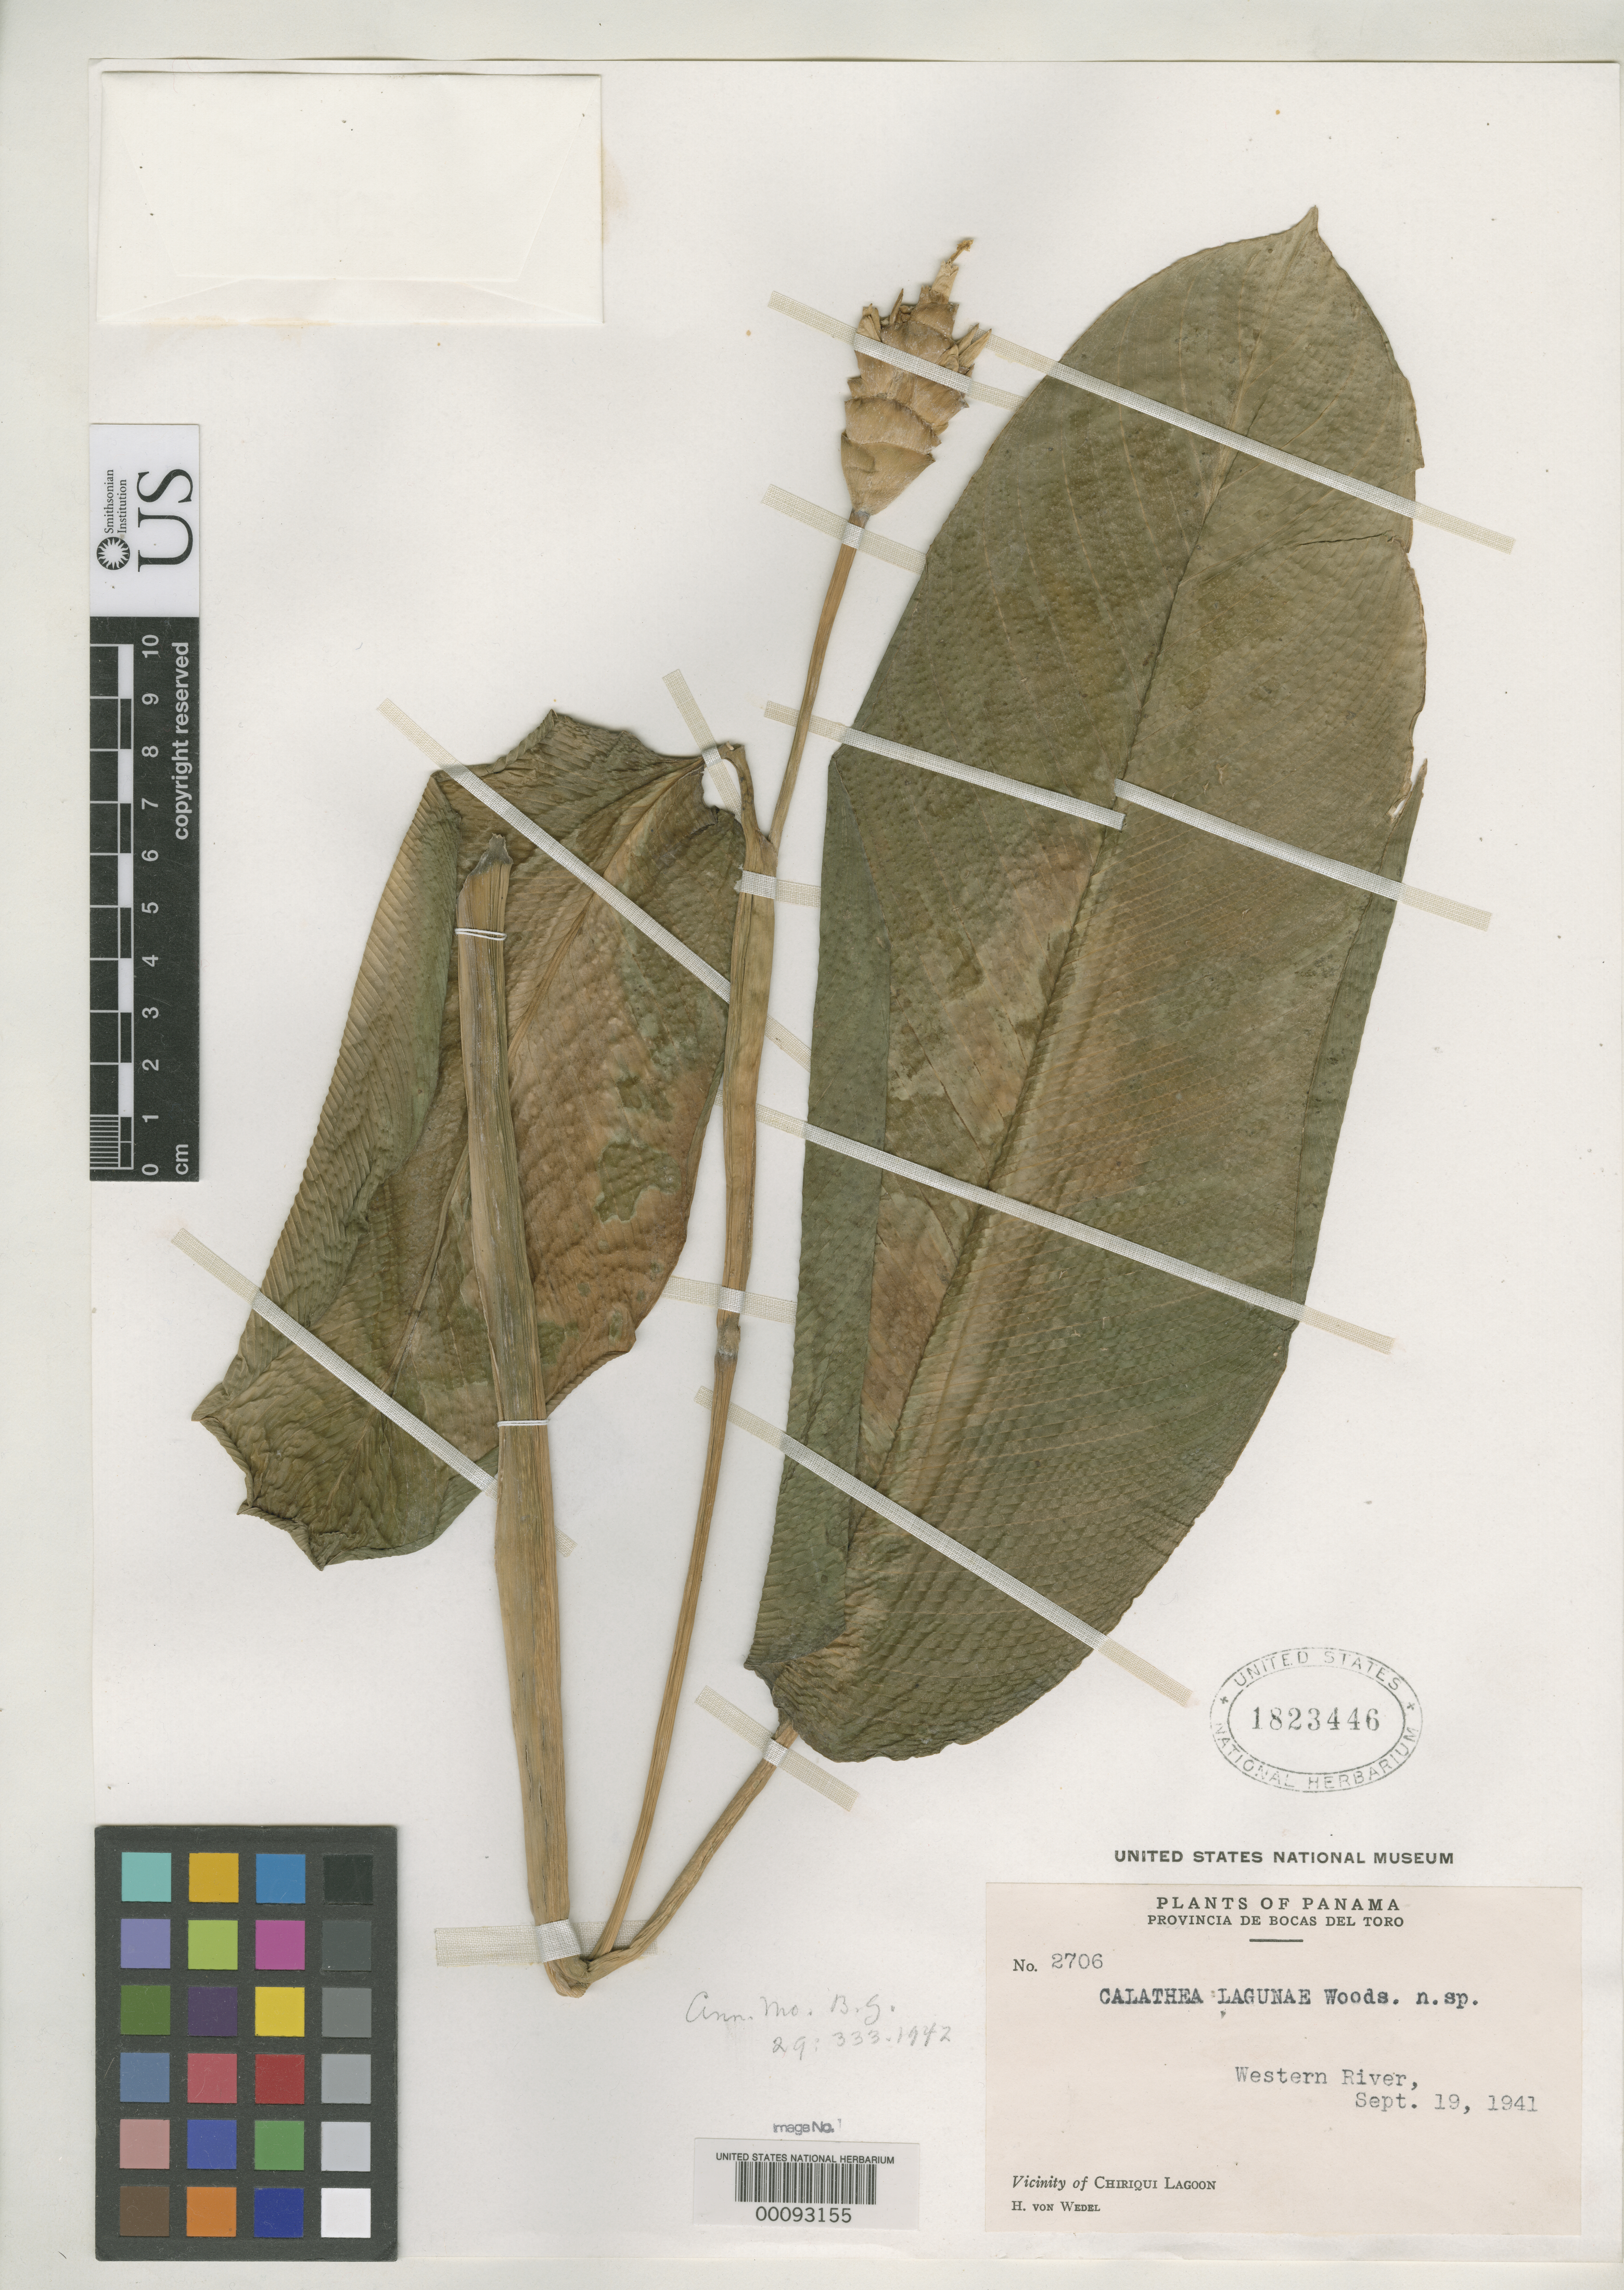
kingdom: Plantae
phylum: Tracheophyta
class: Liliopsida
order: Zingiberales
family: Marantaceae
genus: Calathea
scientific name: Calathea lagunae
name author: Woodson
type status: Isotype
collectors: H. von Wedel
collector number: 2706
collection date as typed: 19 Sep 1941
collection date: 1941-09-19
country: Panama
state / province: Bocas del Toro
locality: Western River.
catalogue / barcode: US 1823446